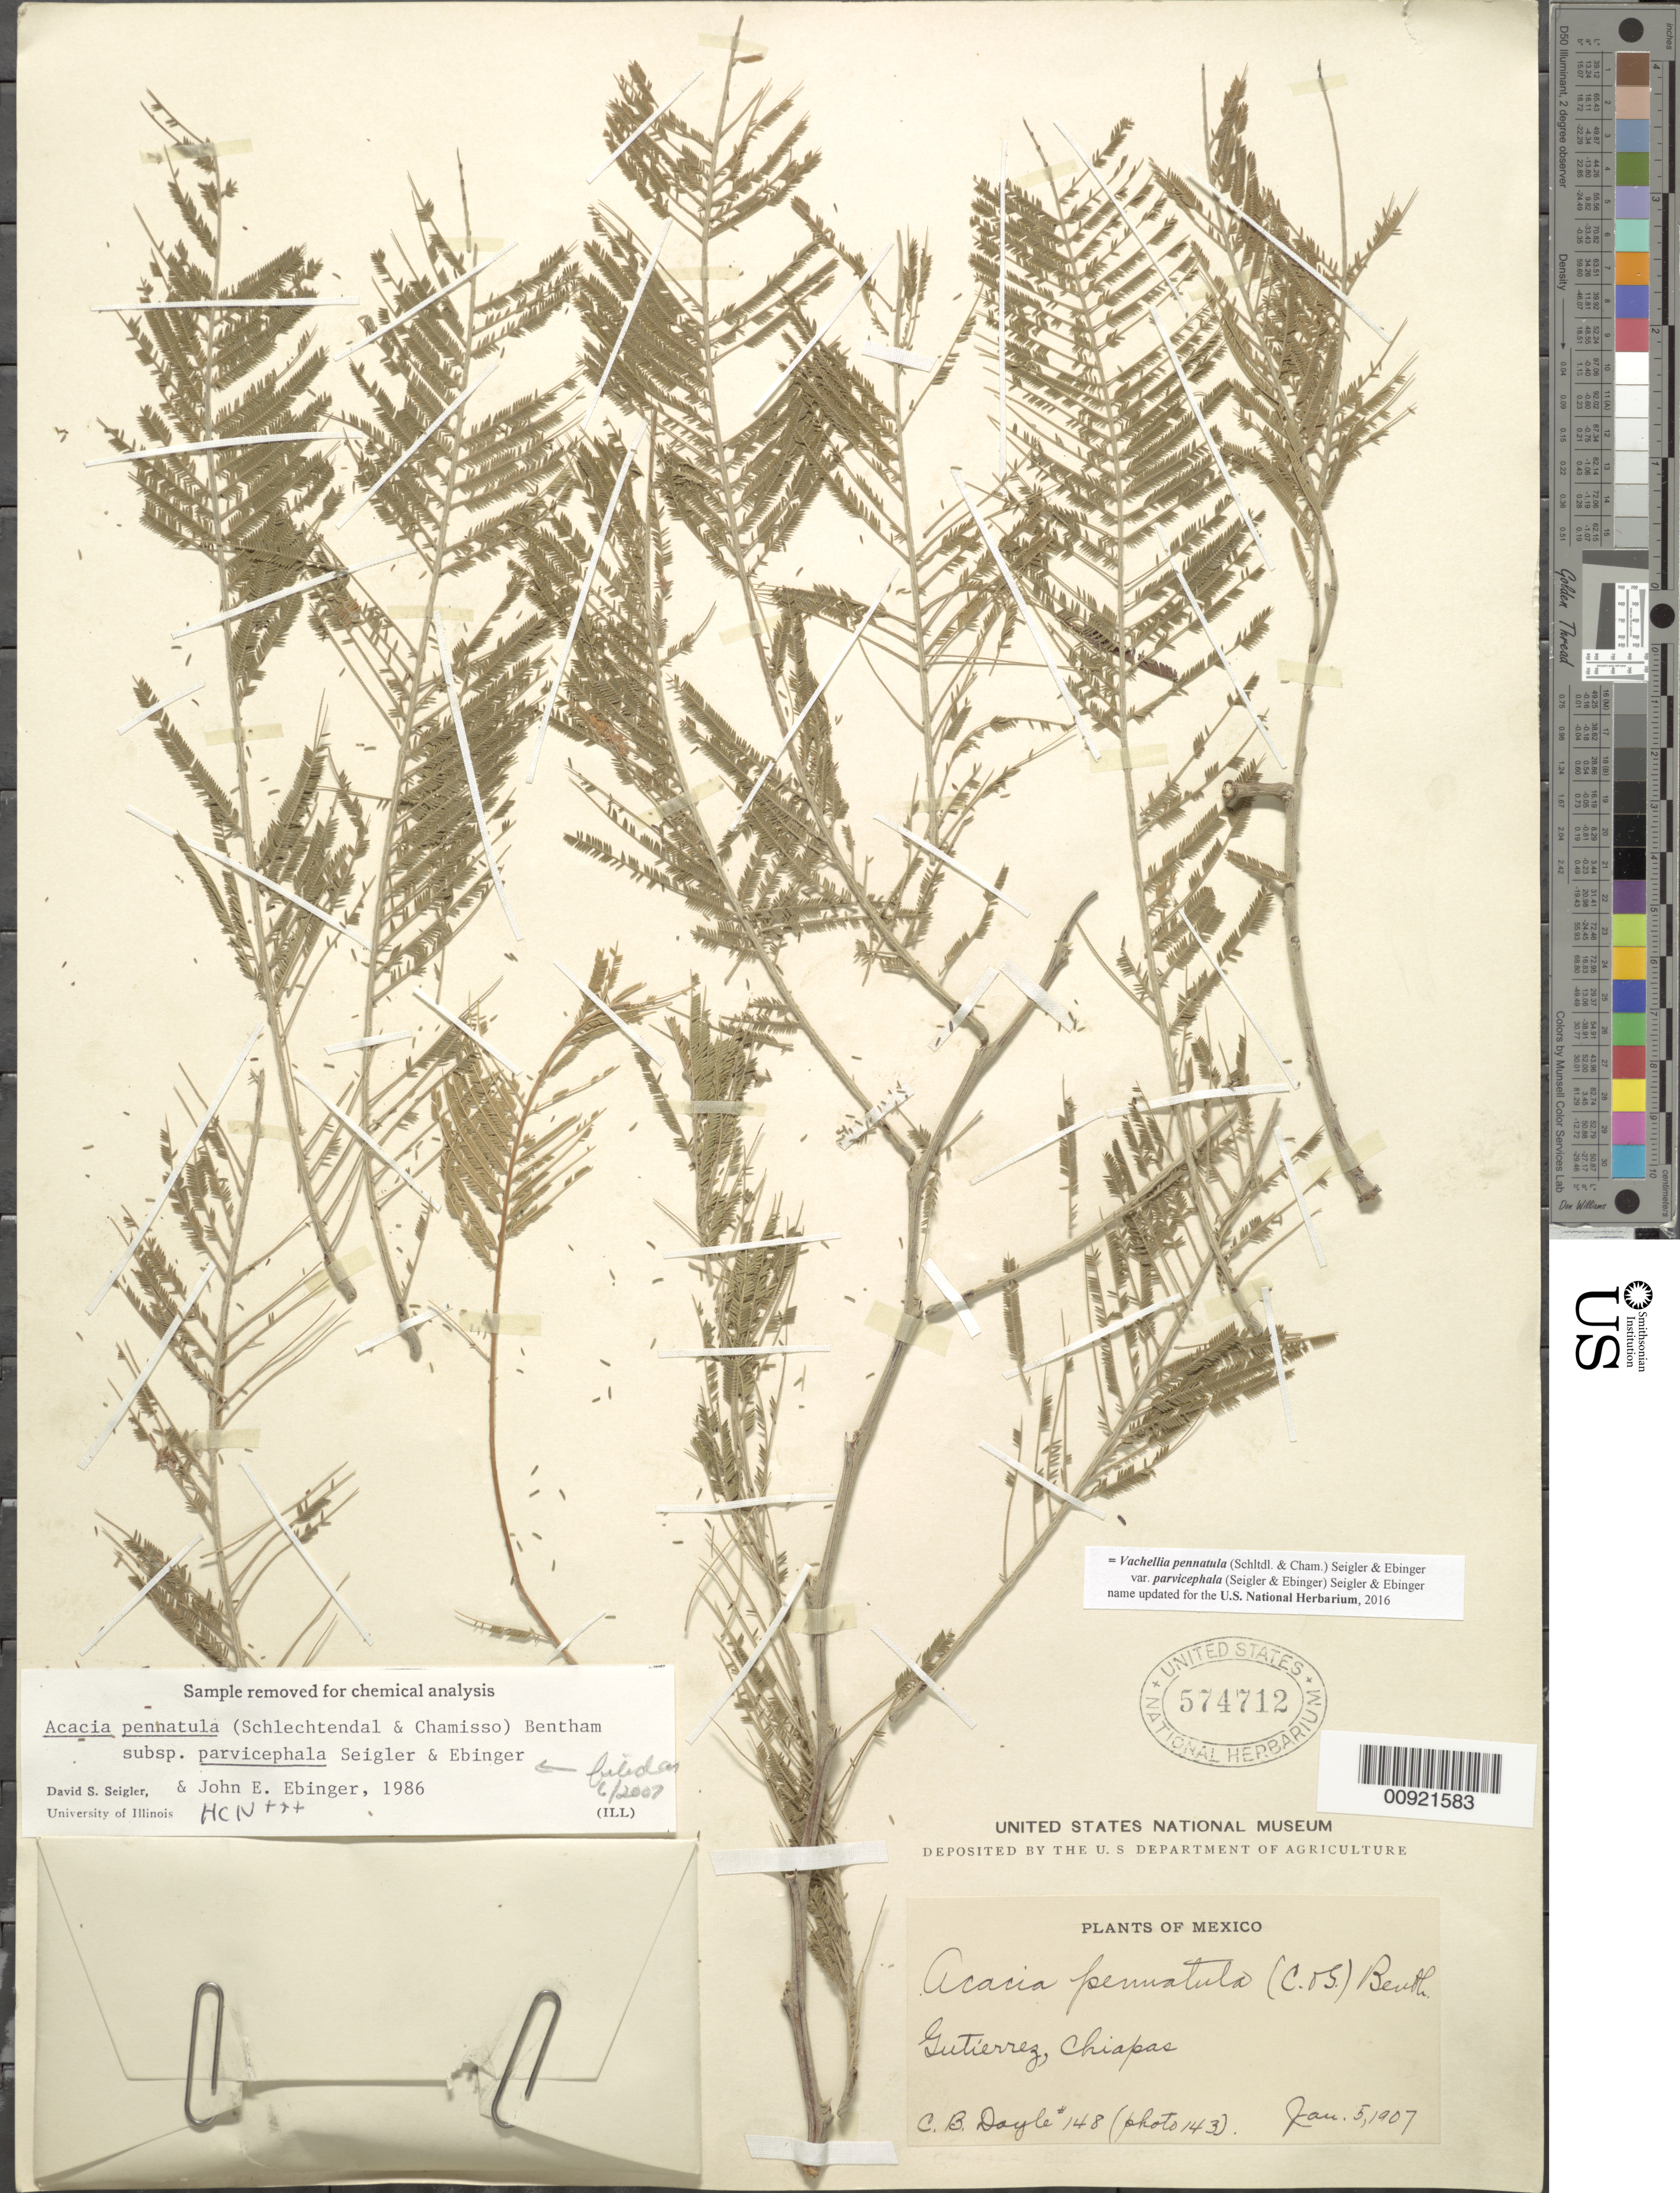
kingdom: Plantae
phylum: Tracheophyta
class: Magnoliopsida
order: Fabales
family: Fabaceae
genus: Vachellia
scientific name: Vachellia pennatula var. parvicephala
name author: (Seigler & Ebinger) Seigler & Ebinger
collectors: C. Doyle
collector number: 148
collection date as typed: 05 Jan 1907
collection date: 1907-01-05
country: Mexico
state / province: Chiapas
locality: Gutiérrez, Chiapas.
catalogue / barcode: US 574712